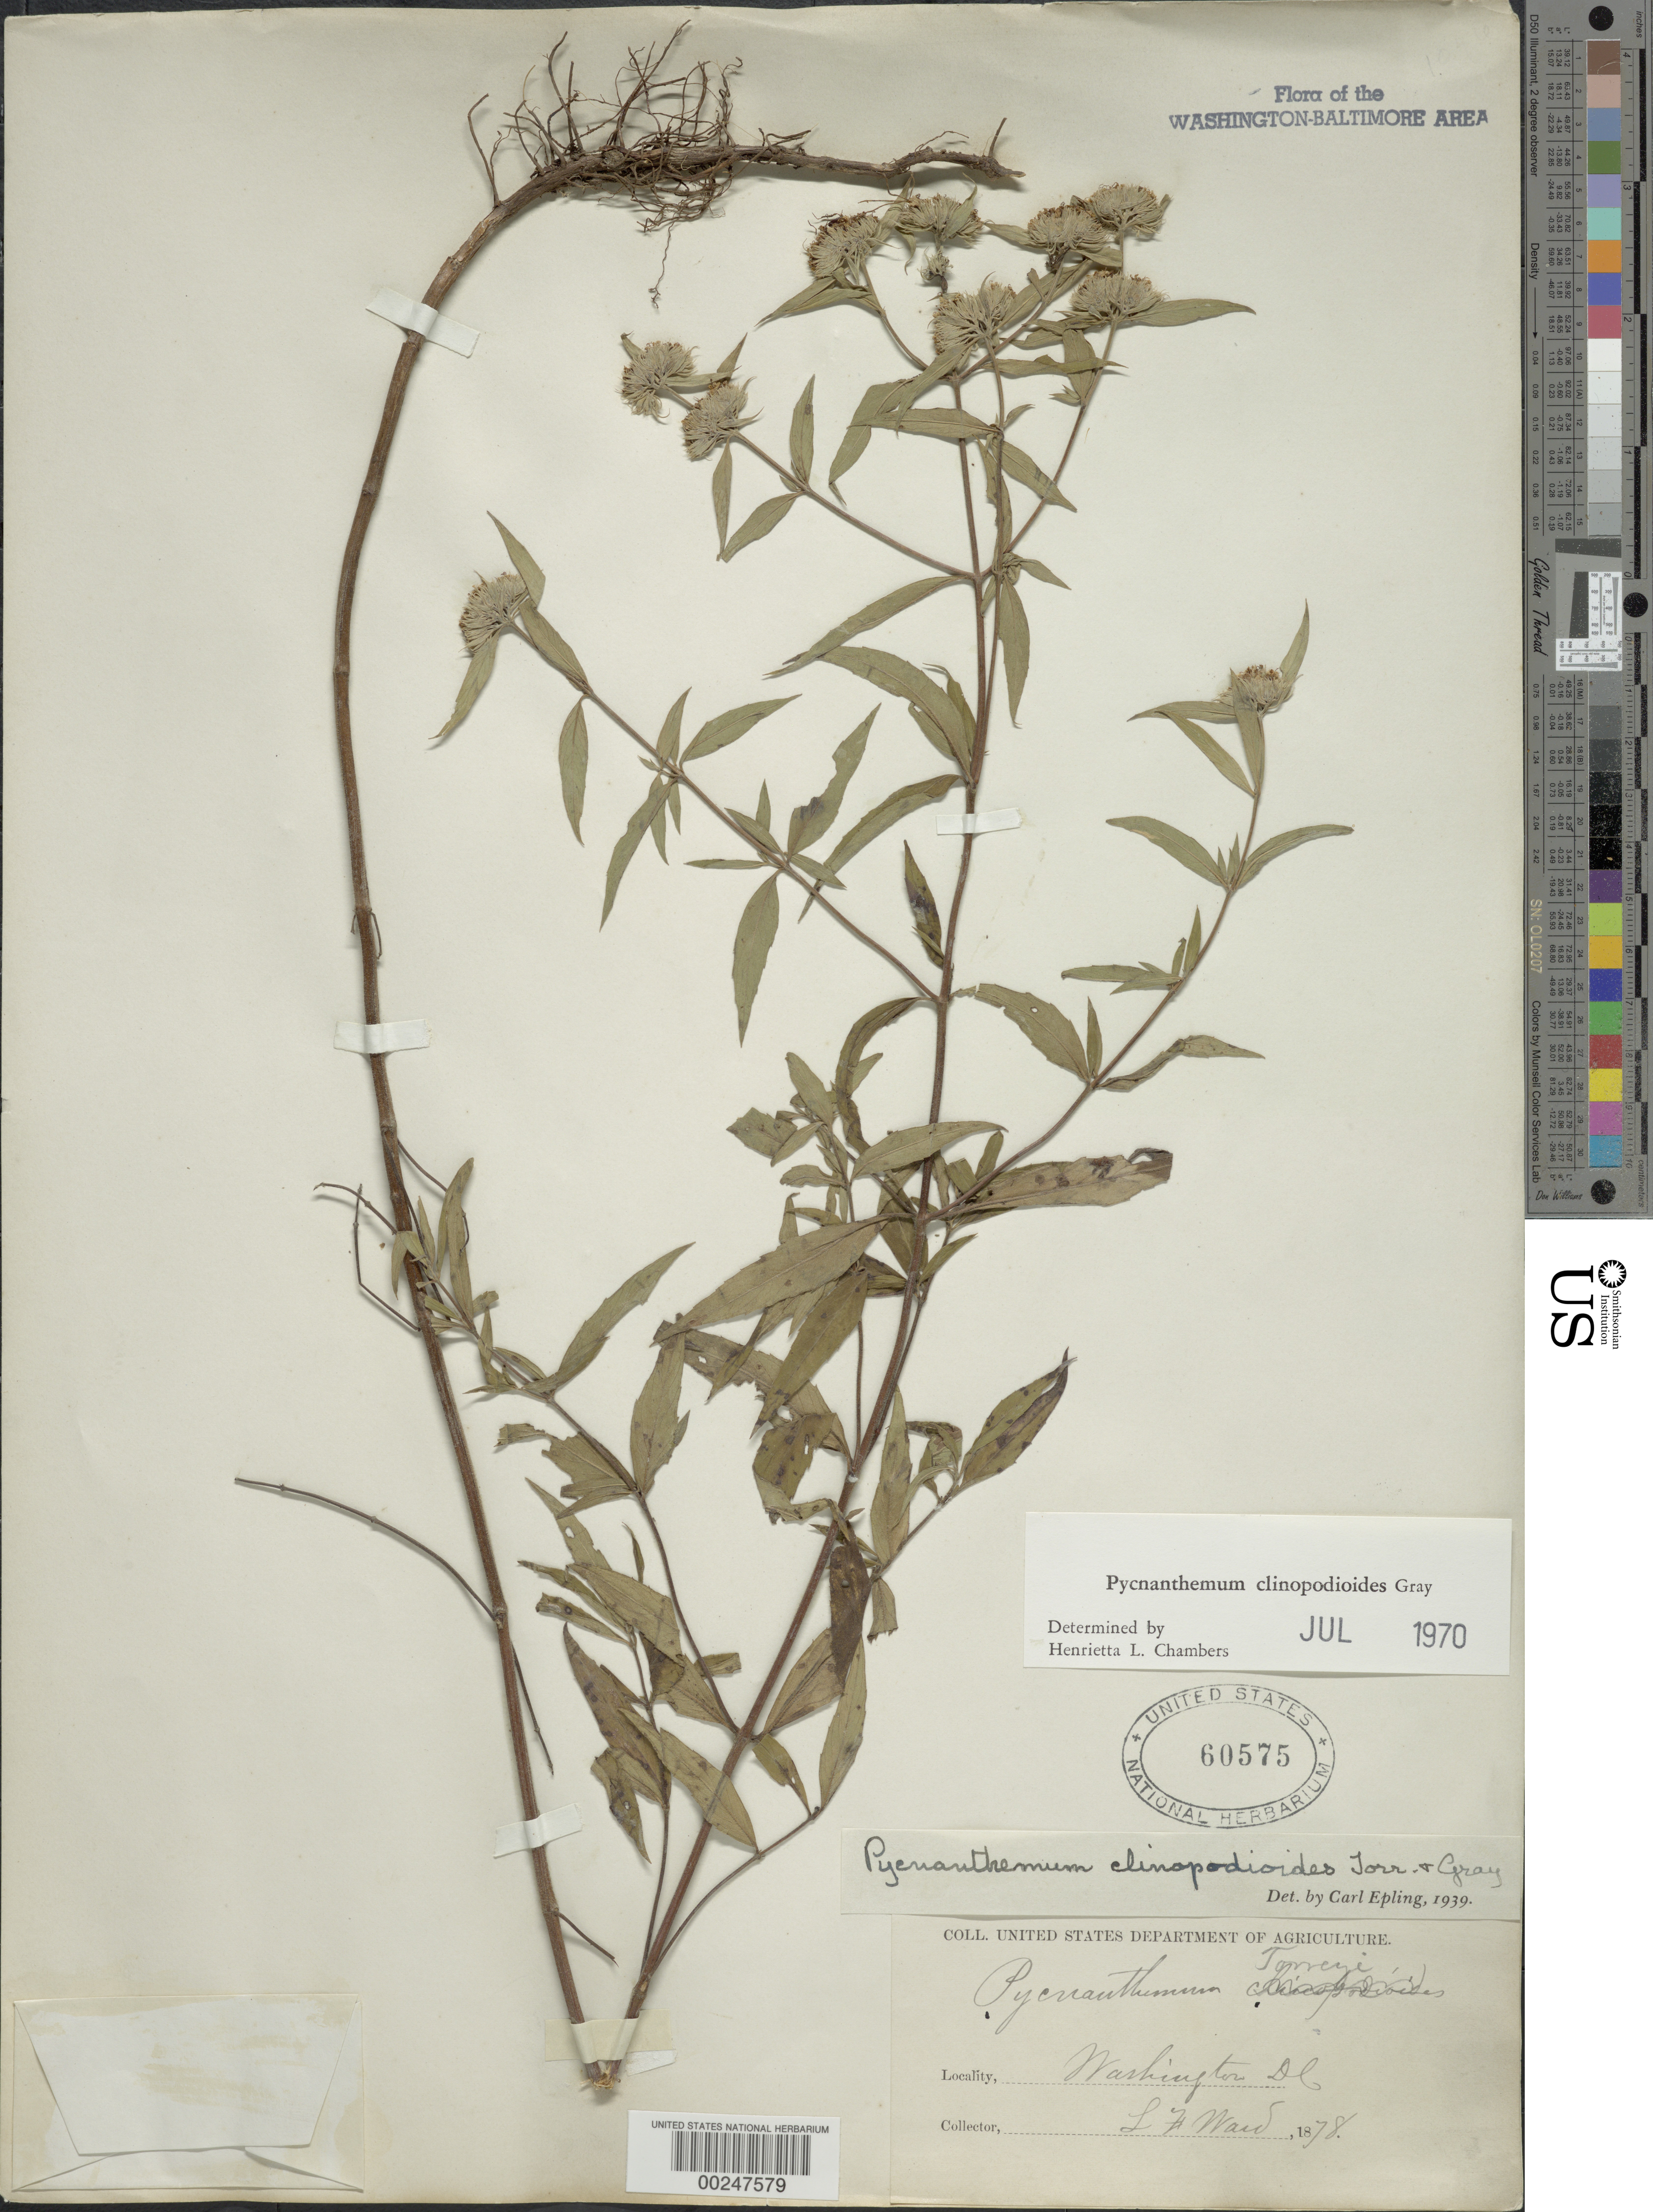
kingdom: Plantae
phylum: Tracheophyta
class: Magnoliopsida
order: Lamiales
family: Lamiaceae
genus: Pycnanthemum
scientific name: Pycnanthemum clinopodioides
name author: Torr. & A. Gray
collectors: L. F. Ward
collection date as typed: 1878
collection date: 1878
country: United States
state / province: District of Columbia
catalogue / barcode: US 60575